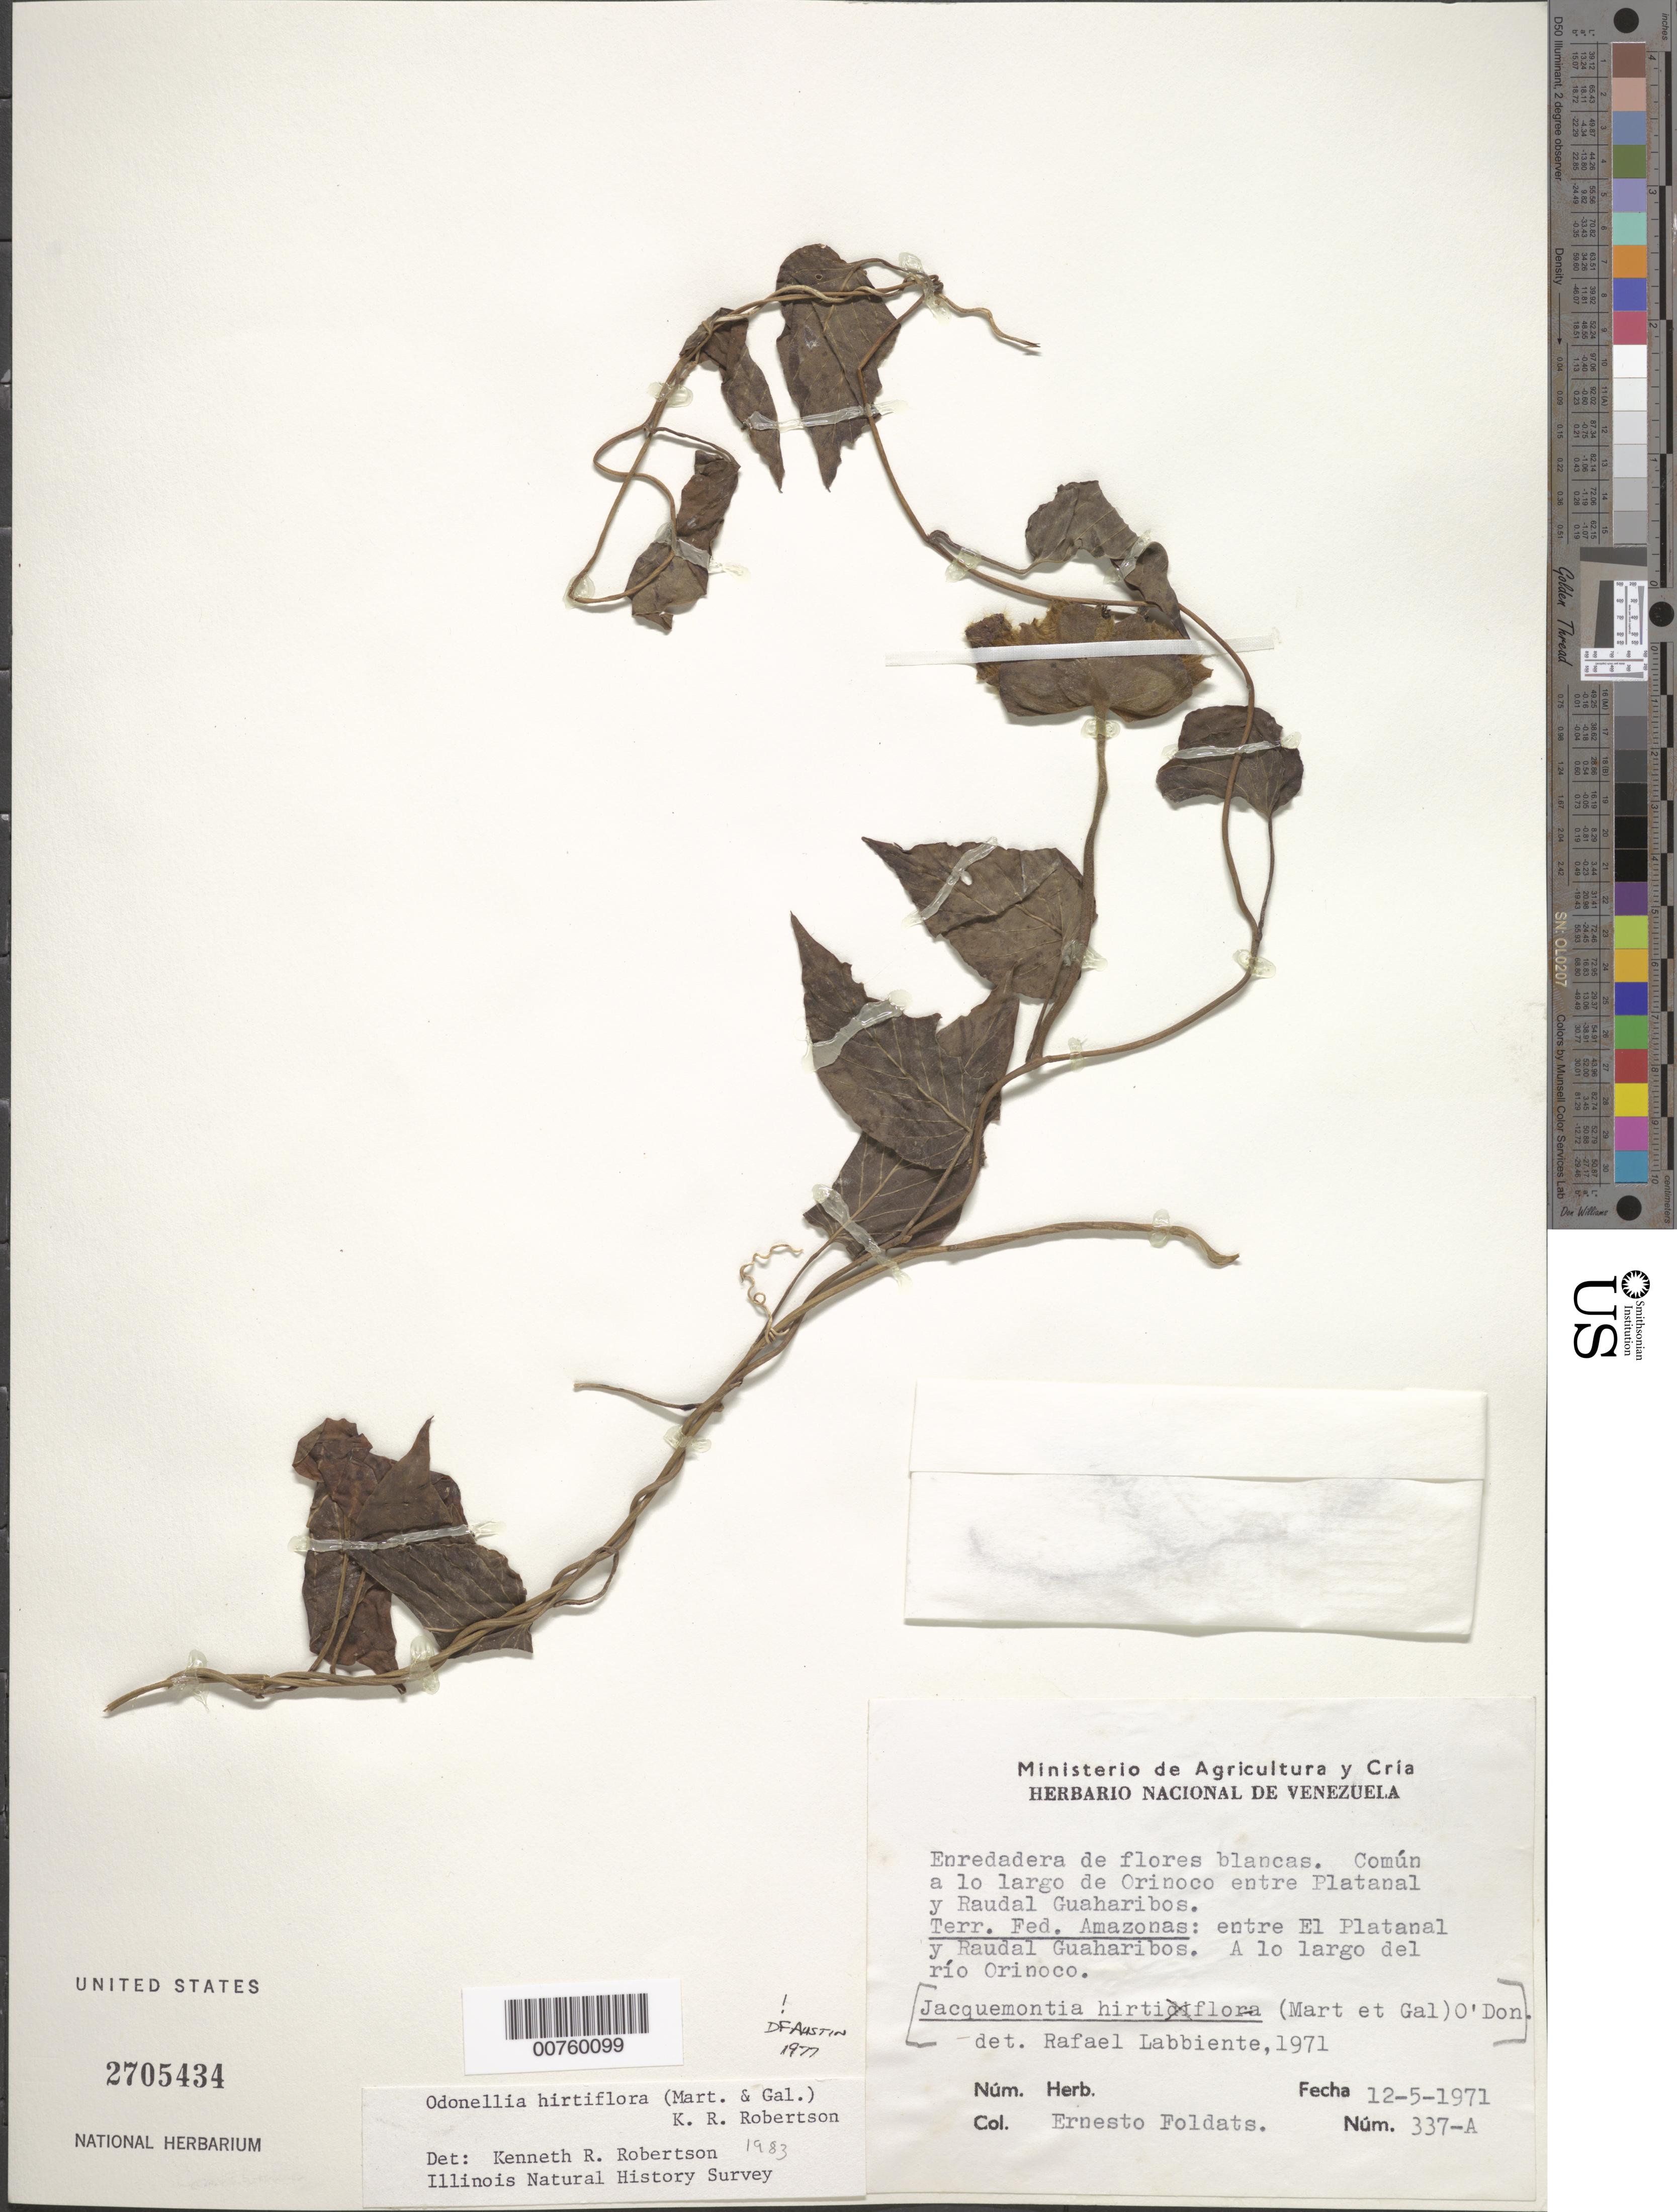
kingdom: Plantae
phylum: Tracheophyta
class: Magnoliopsida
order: Solanales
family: Convolvulaceae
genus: Odonellia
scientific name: Odonellia hirtiflora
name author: (M. Martens & Galeotti) K.R. Robertson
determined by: Robertson, K. R.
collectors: E. Foldats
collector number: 337 A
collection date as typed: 12-May-71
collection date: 1971-05-12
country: Venezuela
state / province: Amazonas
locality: Río Orinoco, between platanal and Raudal Guaharibos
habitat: Along river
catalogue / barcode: US 2705434